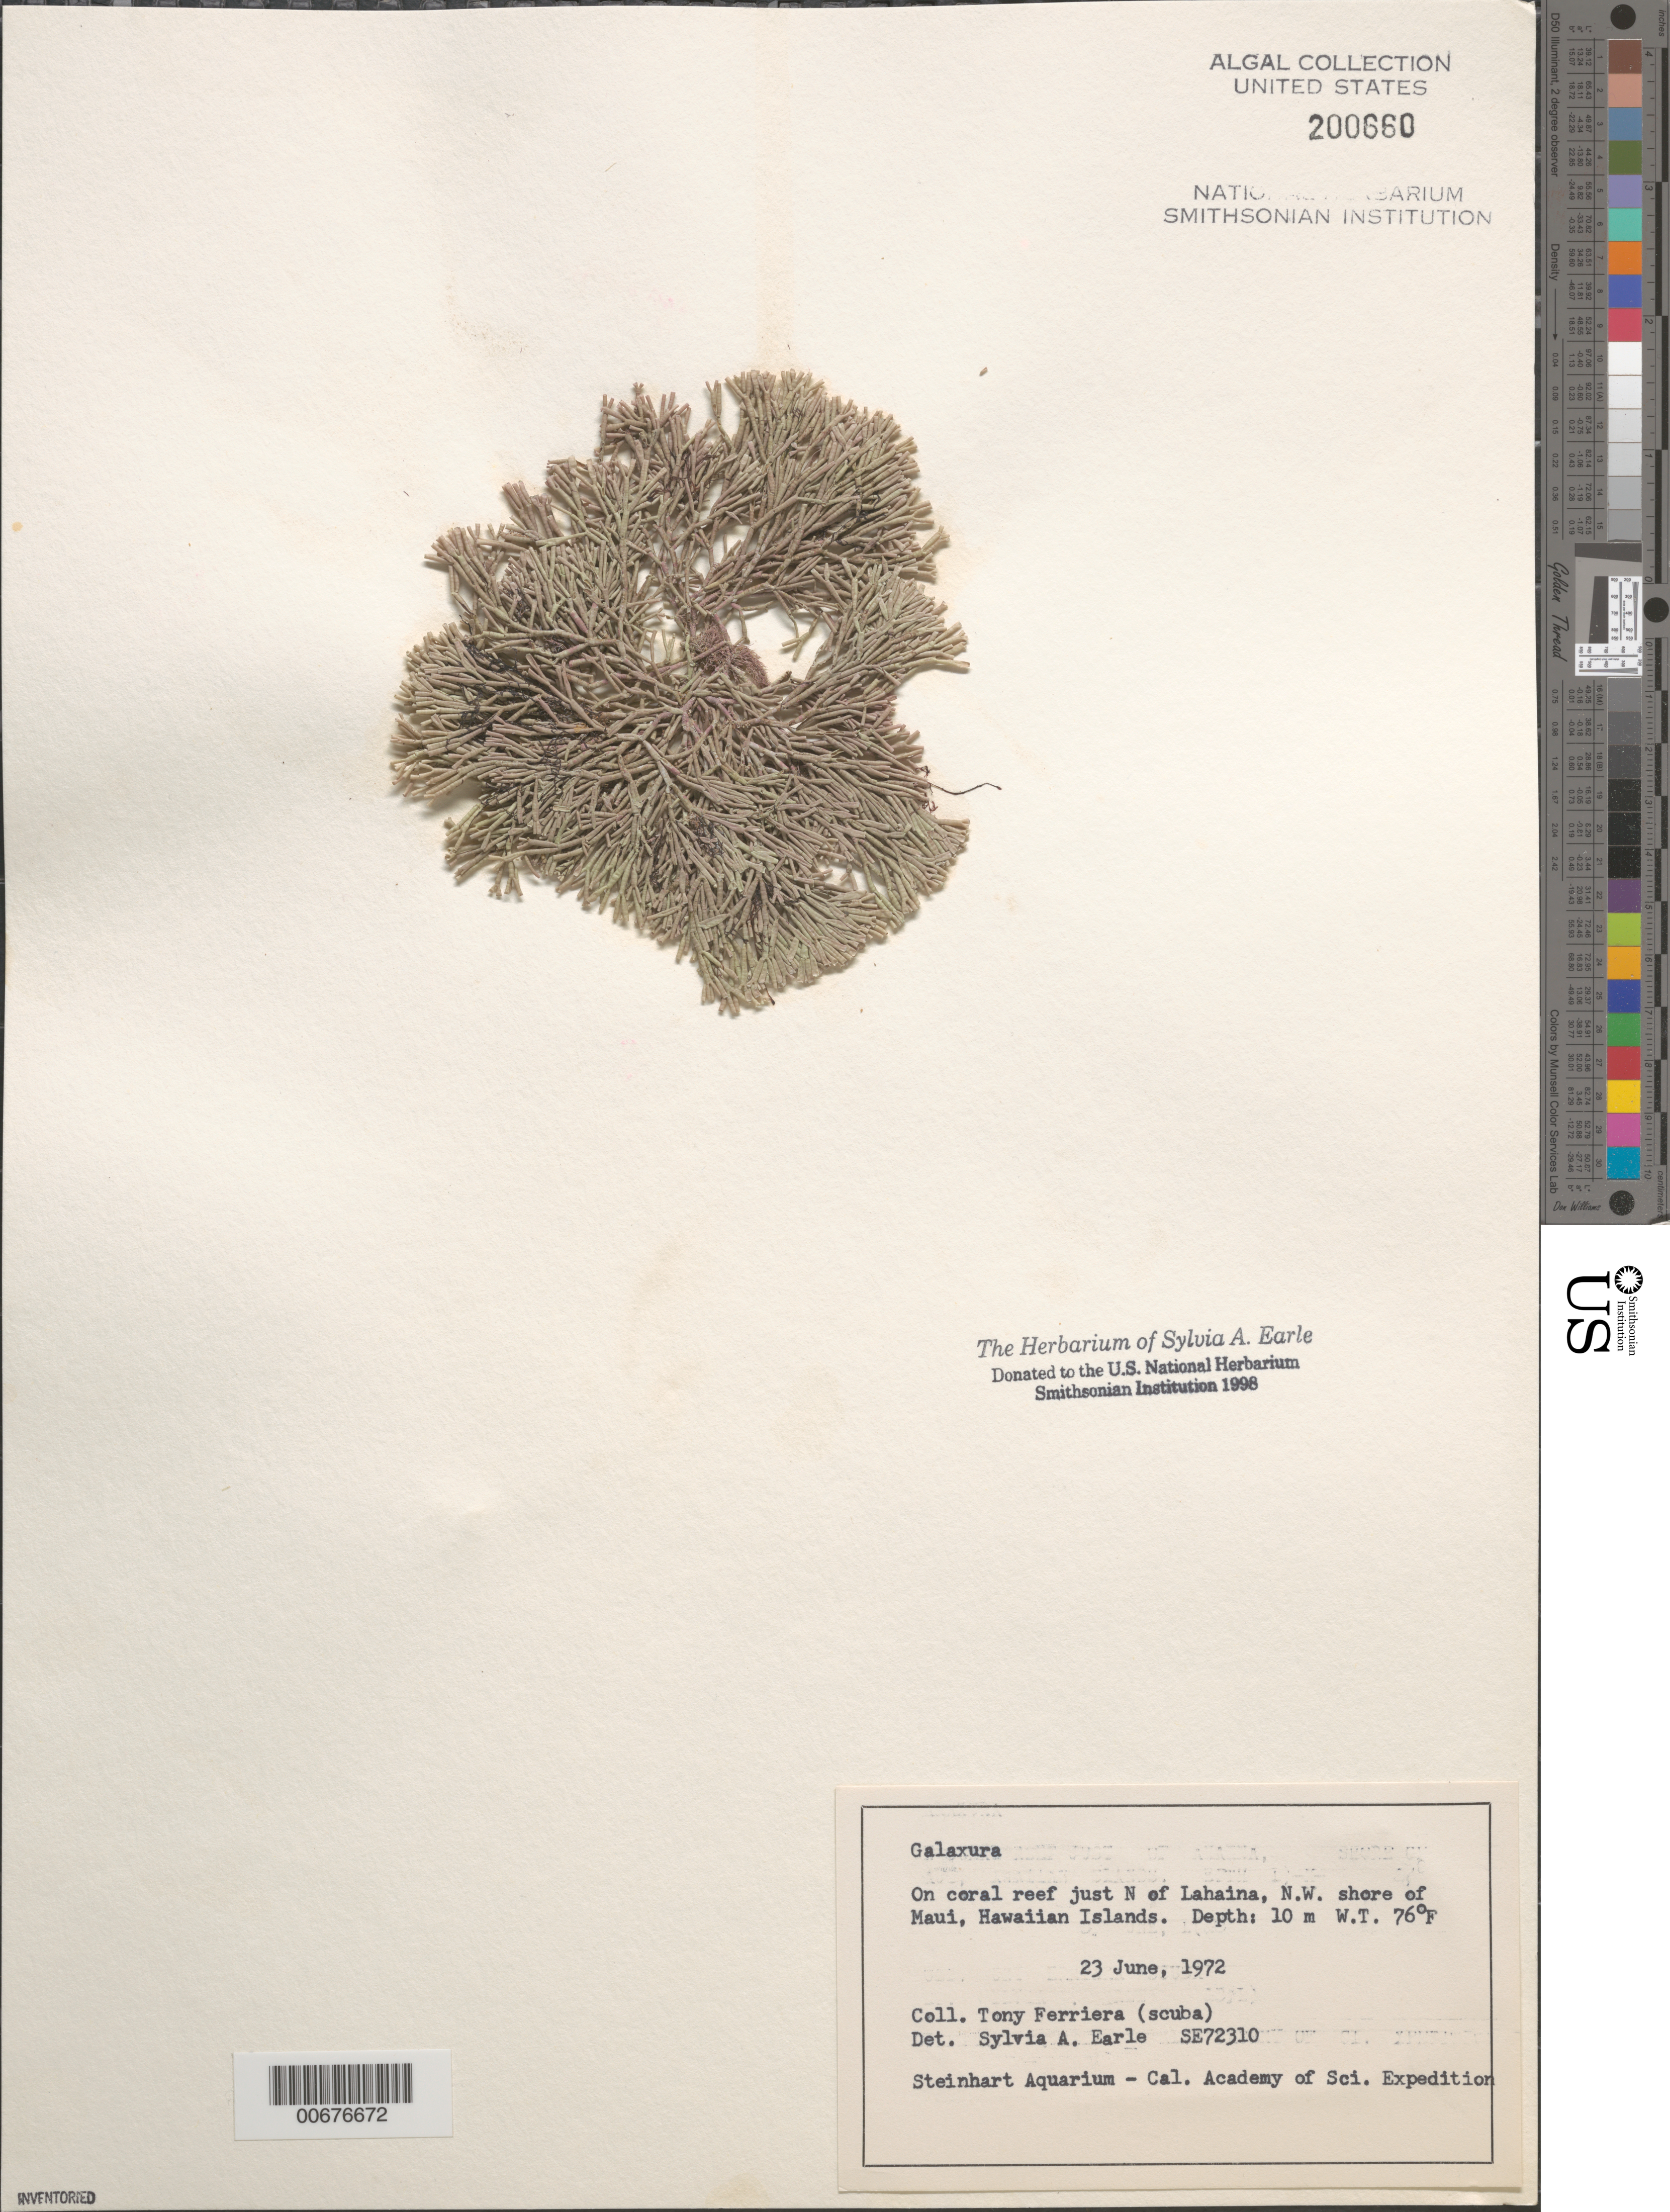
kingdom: Plantae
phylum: Rhodophyta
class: Florideophyceae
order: Nemaliales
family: Galaxauraceae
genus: Galaxaura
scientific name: Galaxaura sp.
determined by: Earle, S. A.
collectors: A. Ferriera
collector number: SE 72310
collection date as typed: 23 Jun 1972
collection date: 1972-06-23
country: United States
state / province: Hawaii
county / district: Maui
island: Maui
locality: Just north of Lahaina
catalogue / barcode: US 200660